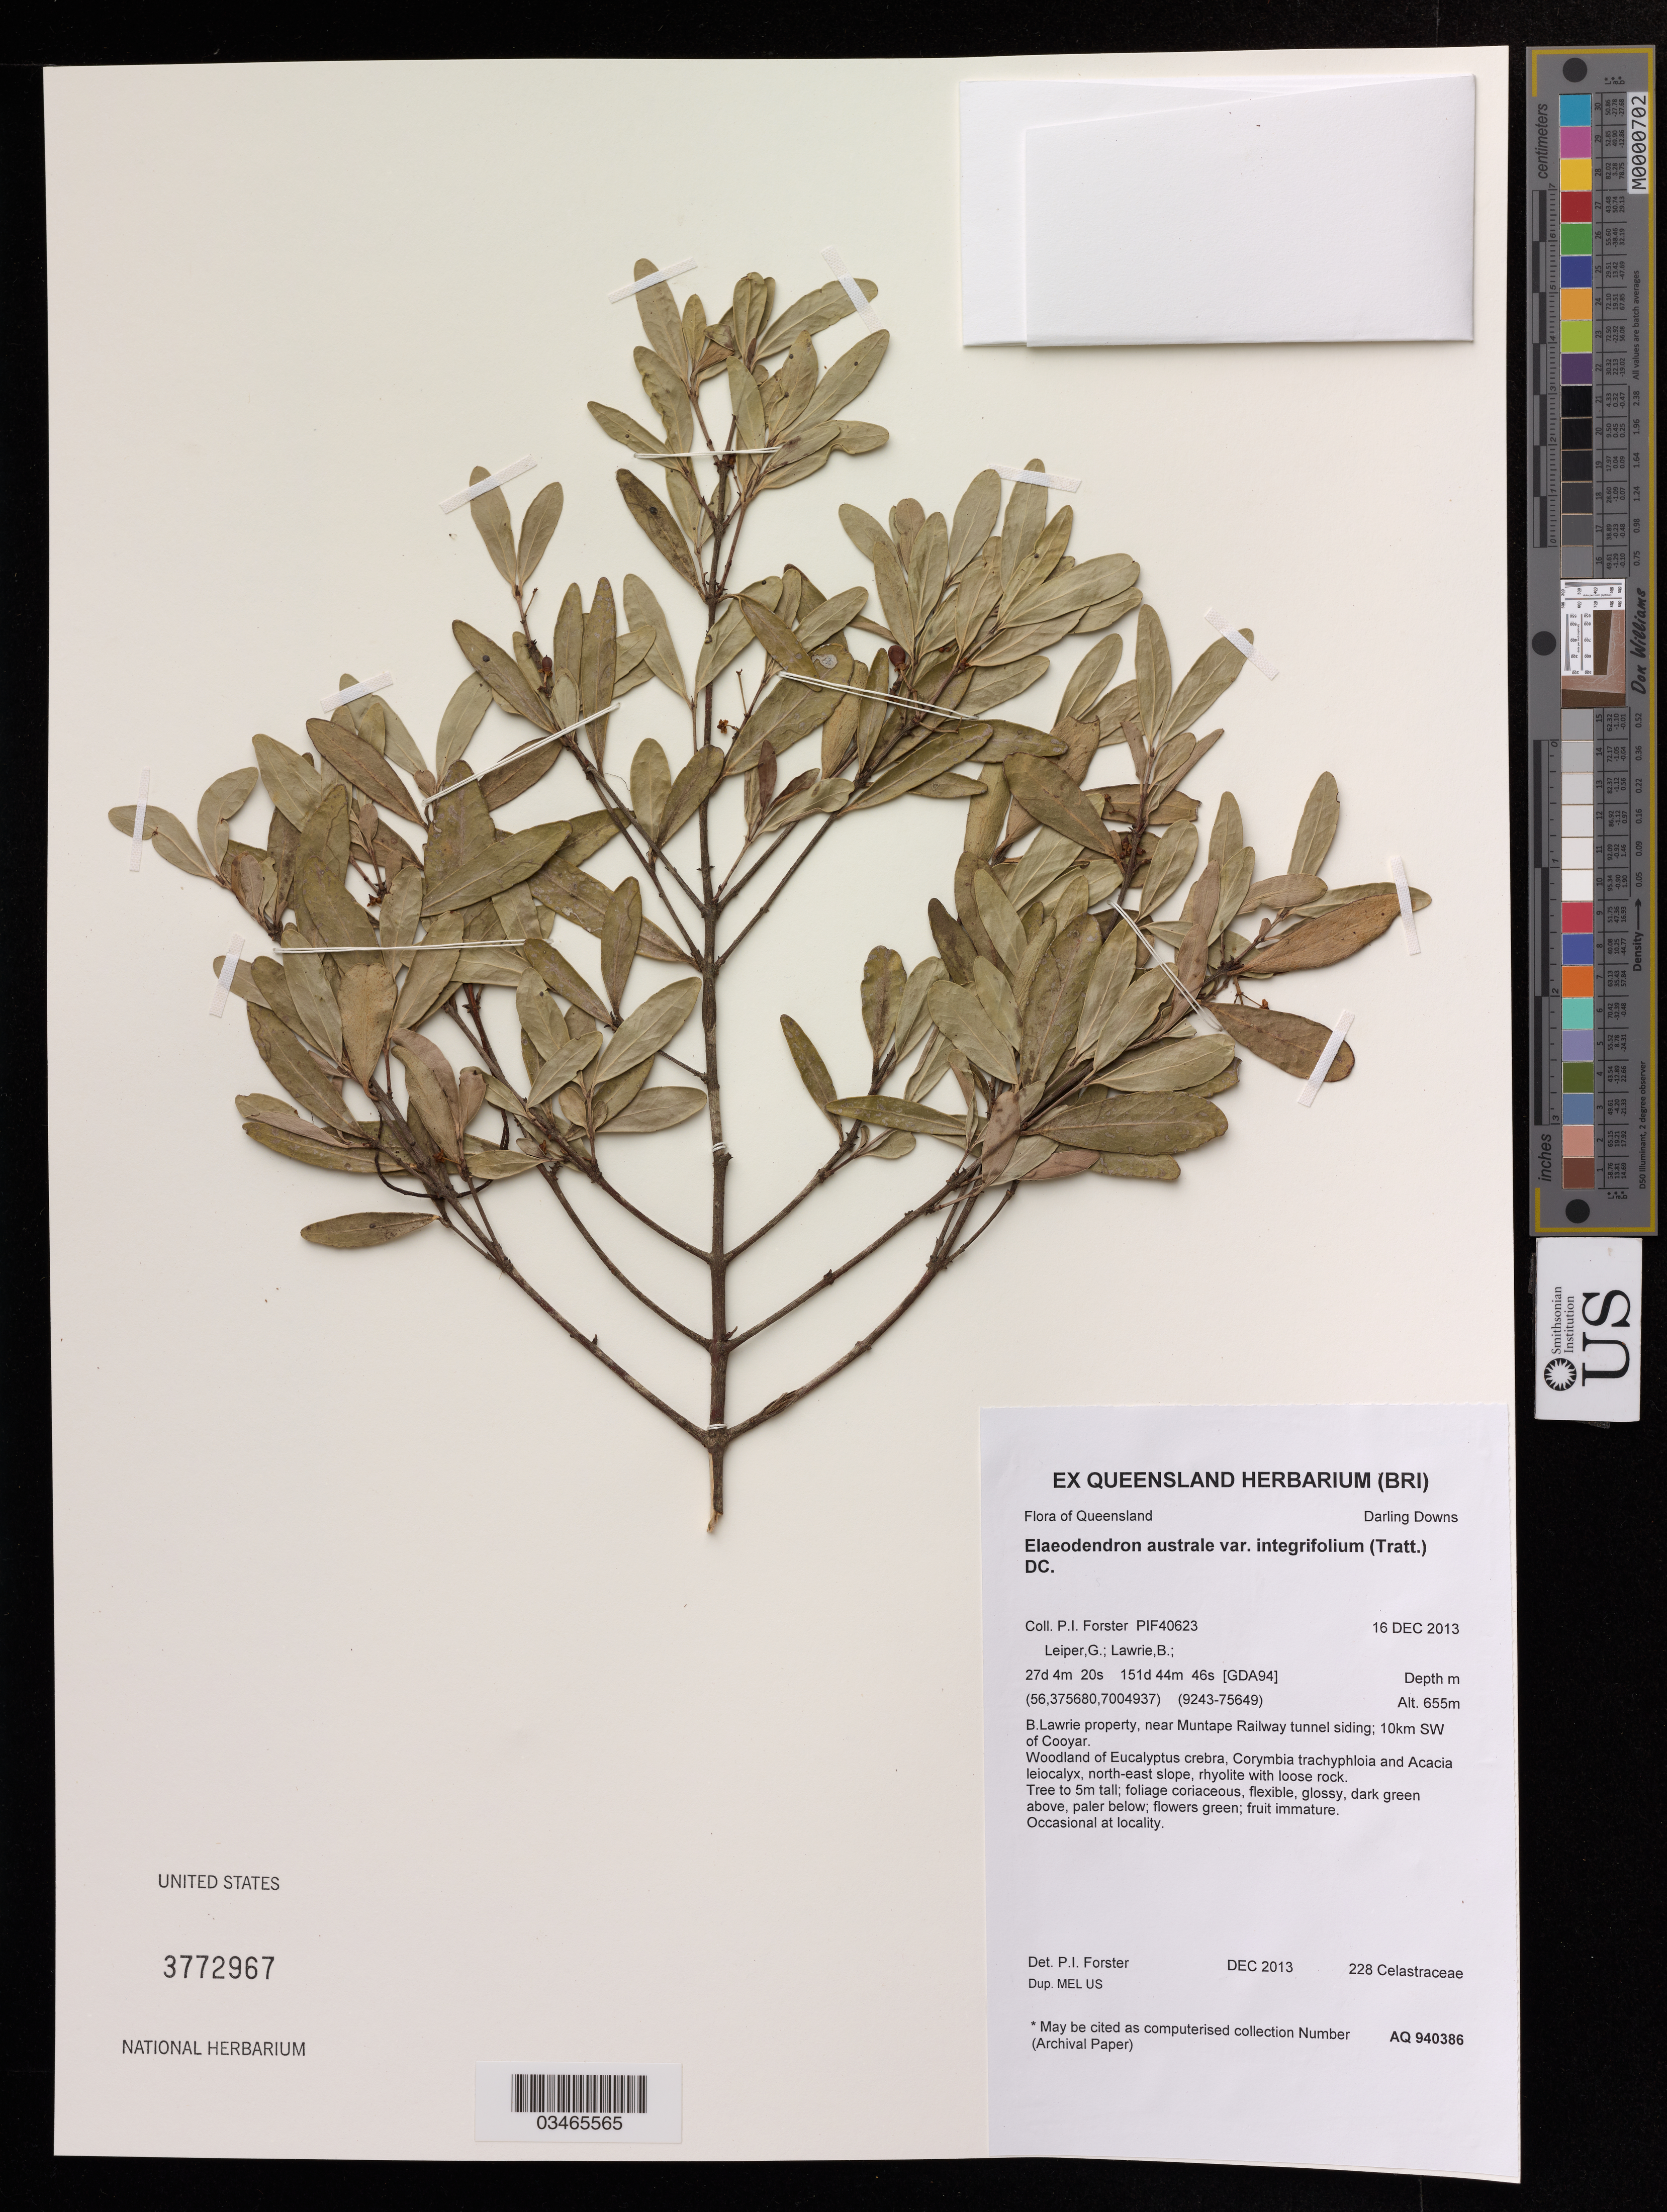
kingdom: Plantae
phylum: Tracheophyta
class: Magnoliopsida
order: Celastrales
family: Celastraceae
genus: Elaeodendron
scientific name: Elaeodendron australe var. integrifolium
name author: (Maiden & Betche) R.N. Rossall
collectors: P. Forster, G. Leiper & B. Lawrie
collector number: PIF40623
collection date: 2013-12-16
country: Australia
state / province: Queensland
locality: Darling Downs. B. Lawie property, near Muntape Railway tunnel siding; 10 km SW of Cooyar.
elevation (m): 655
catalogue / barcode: US 3772967